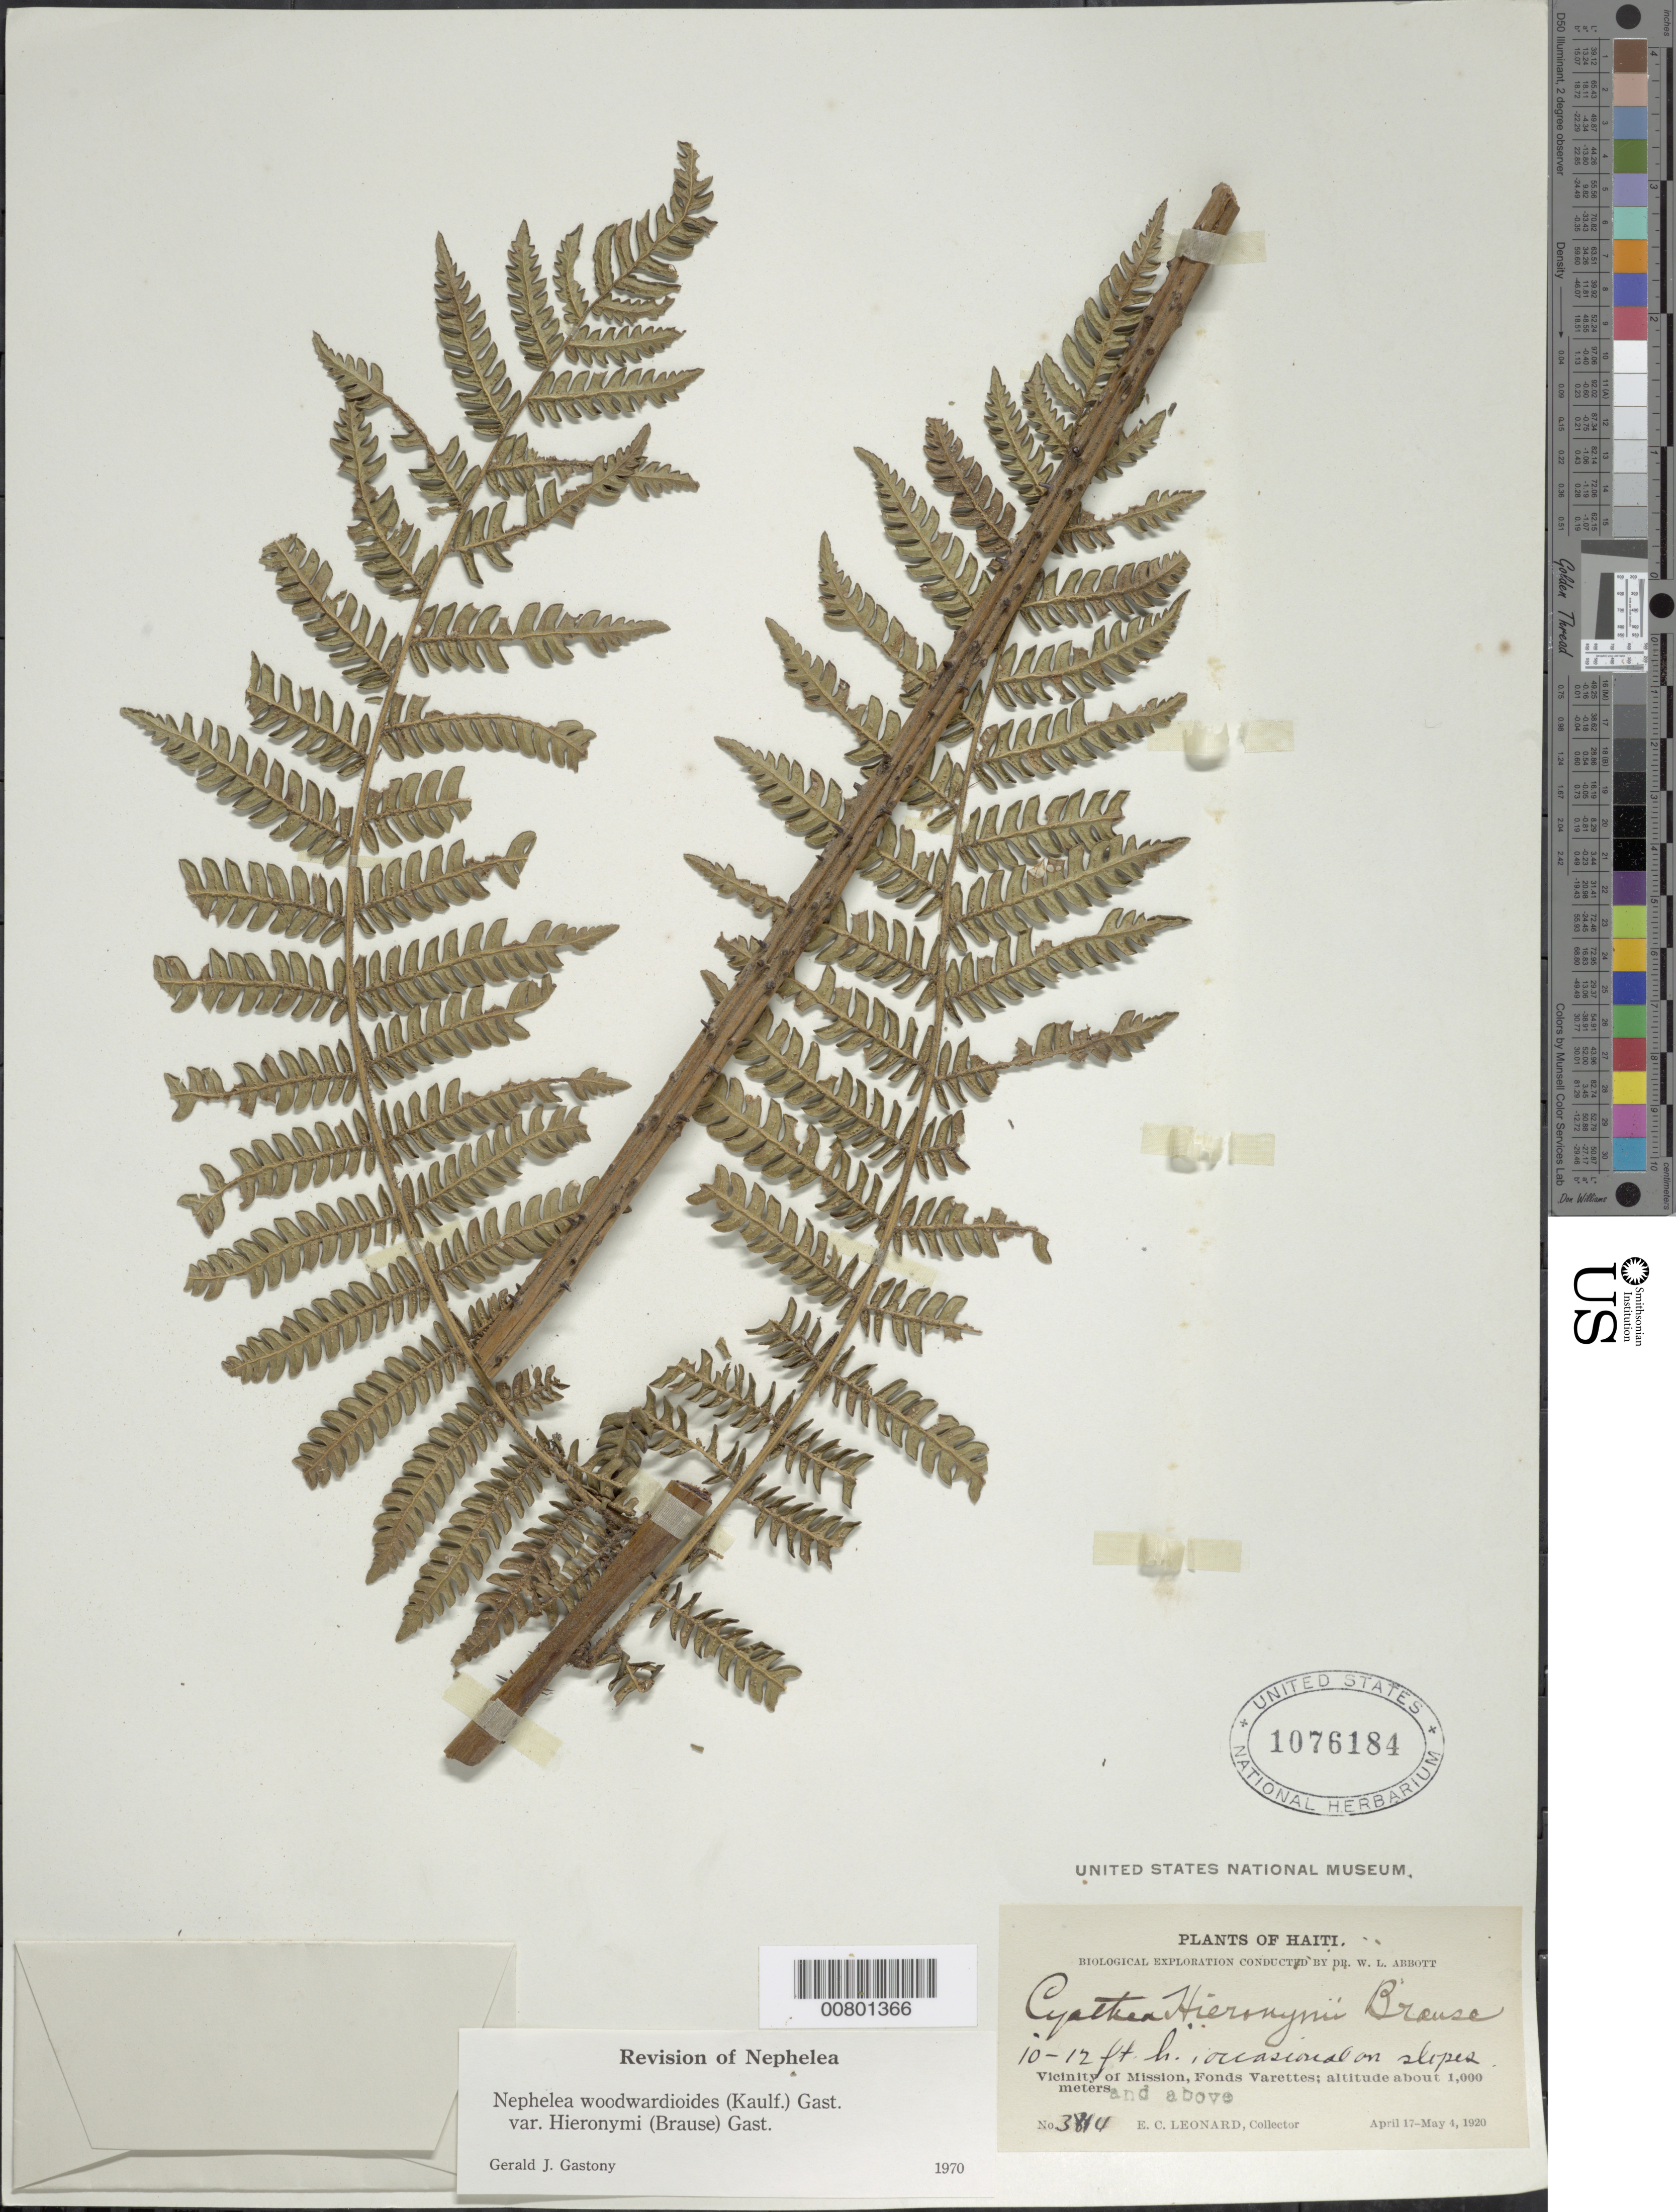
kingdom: Plantae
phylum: Tracheophyta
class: Polypodiopsida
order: Cyatheales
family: Cyatheaceae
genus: Alsophila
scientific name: Alsophila woodwardioides var. hieronymii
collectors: E. C. Leonard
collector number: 3814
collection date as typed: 17 Apr 1920 to 04 May 1920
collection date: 1920-04-17/1920-05-04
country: Haiti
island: Hispaniola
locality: Mission, Fonds Varettes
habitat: On slopes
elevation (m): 1000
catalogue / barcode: US 1076184